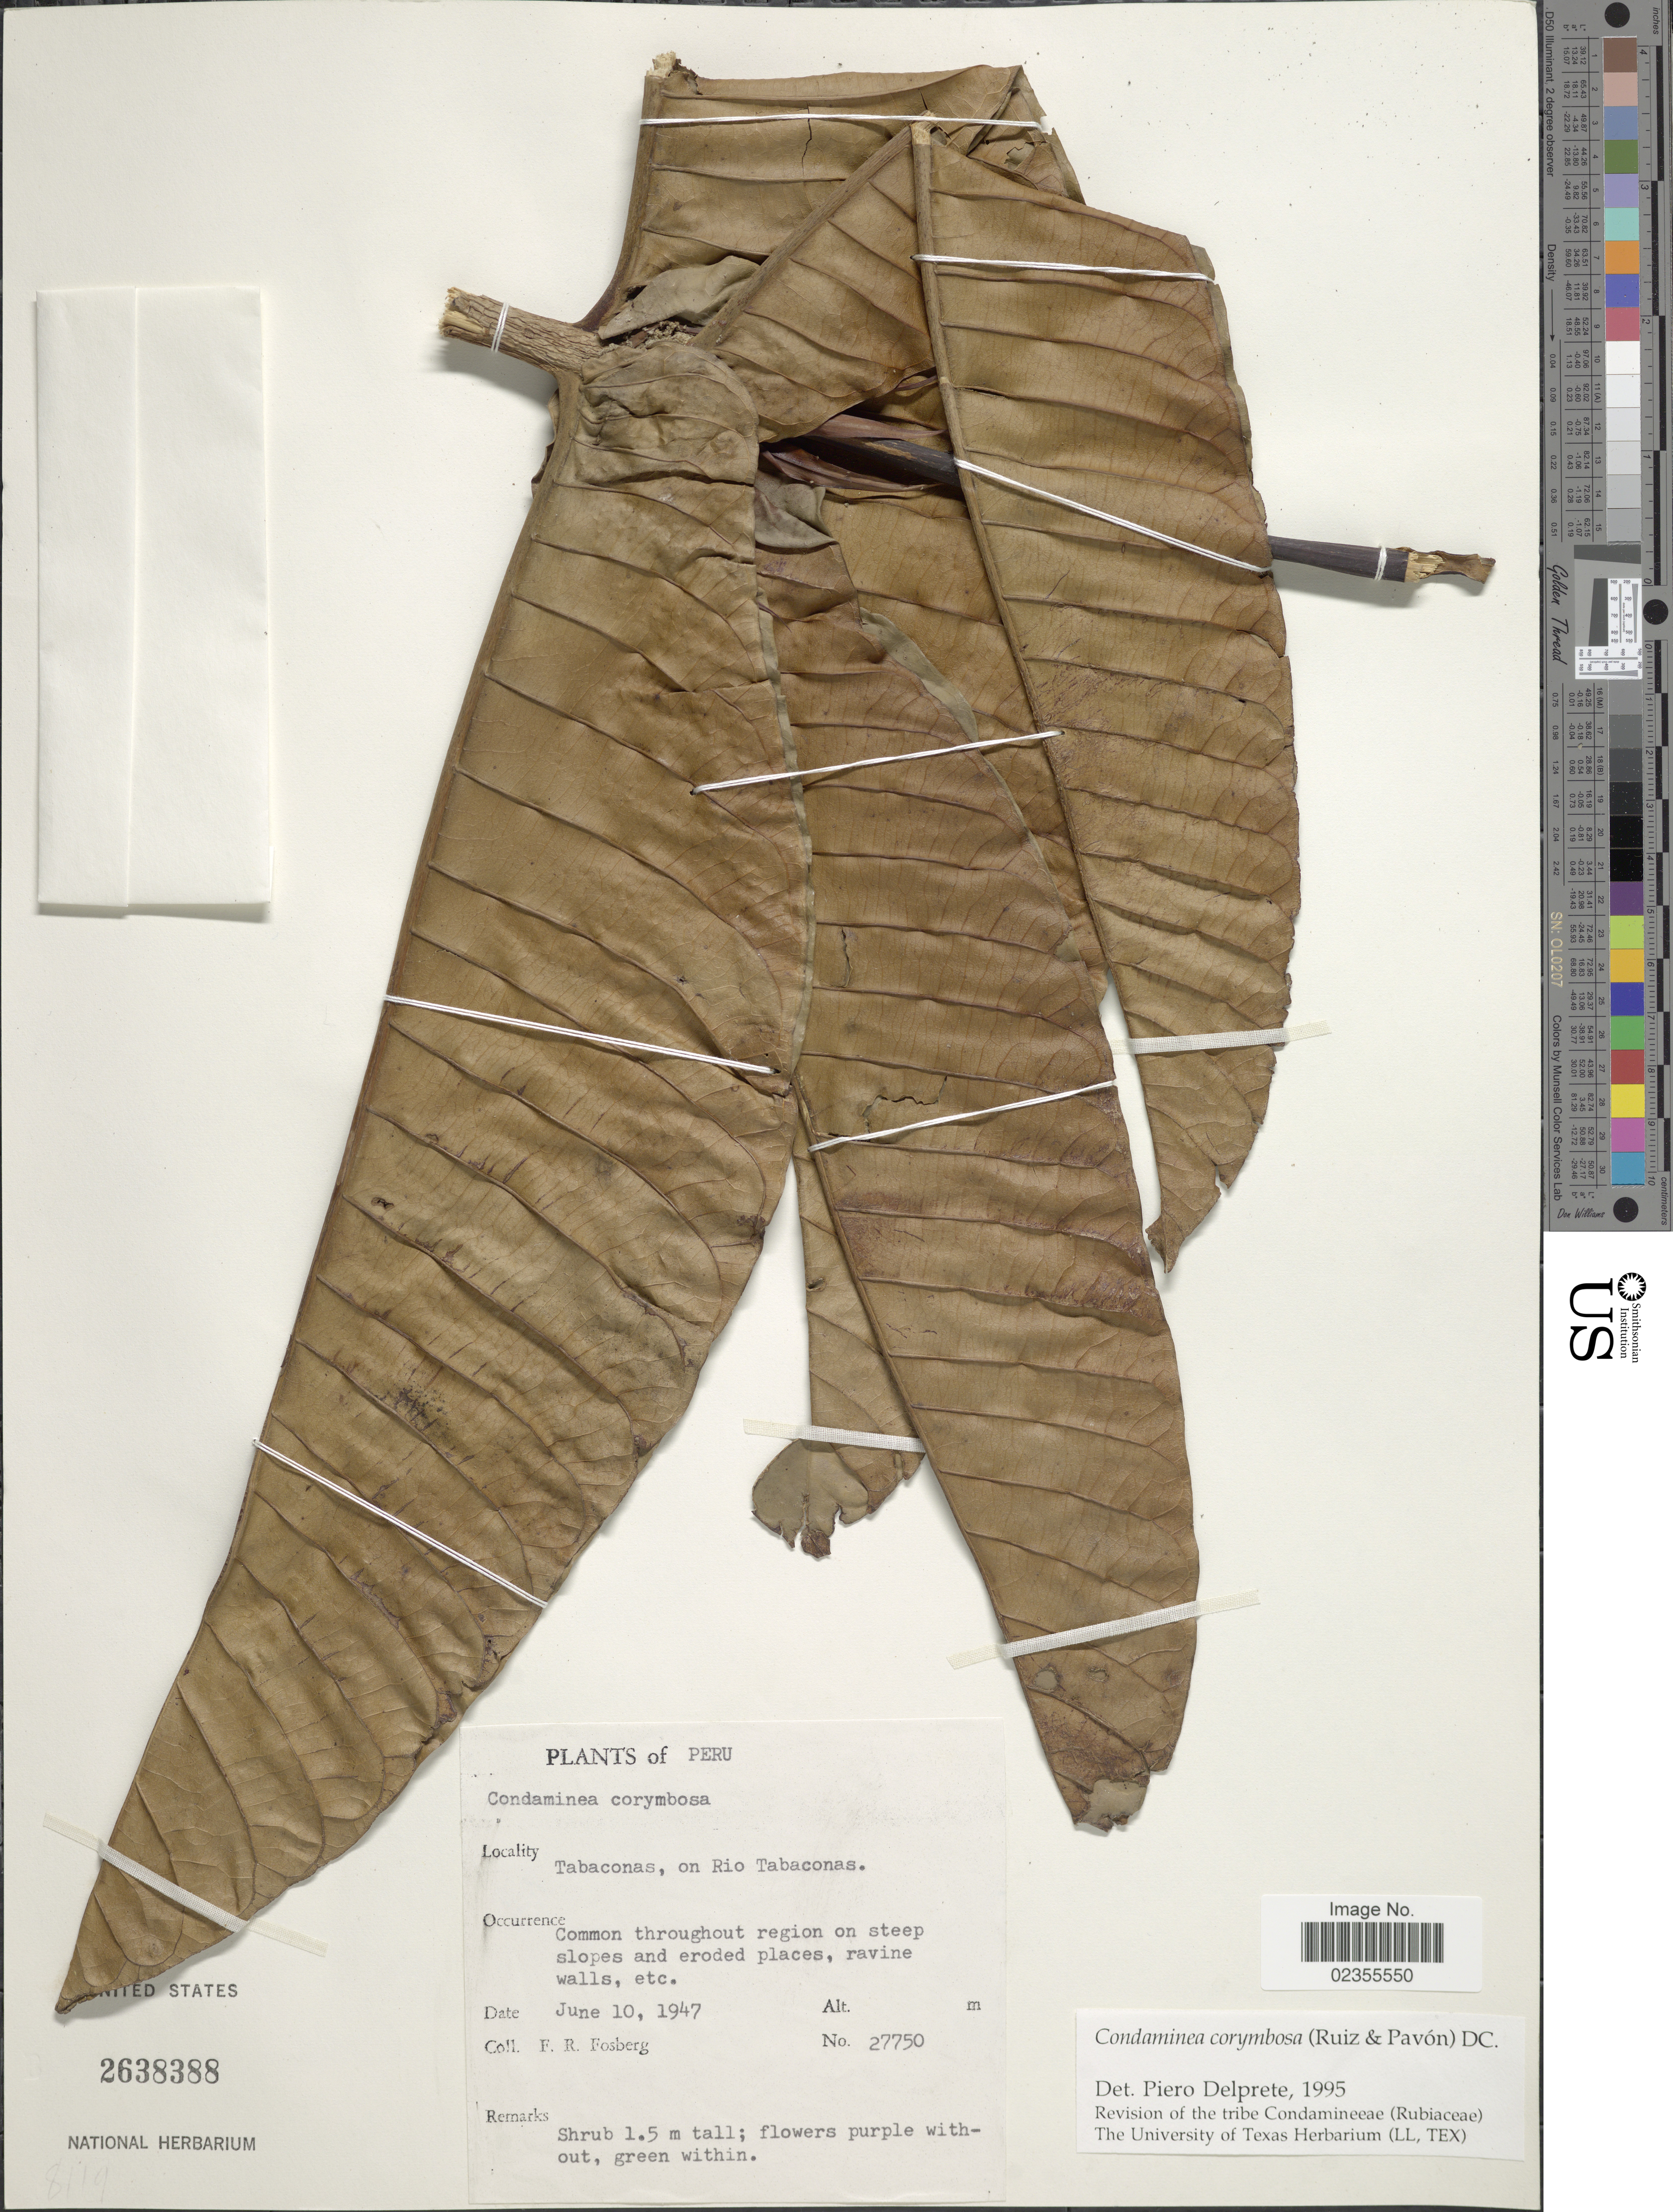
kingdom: Plantae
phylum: Tracheophyta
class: Magnoliopsida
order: Gentianales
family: Rubiaceae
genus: Condaminea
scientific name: Condaminea corymbosa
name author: (Ruiz & Pav.) DC.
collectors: F. R. Fosberg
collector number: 27750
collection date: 1947-06-10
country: Peru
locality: Tabaconas, on Rio Tabaconas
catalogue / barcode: US 2638388